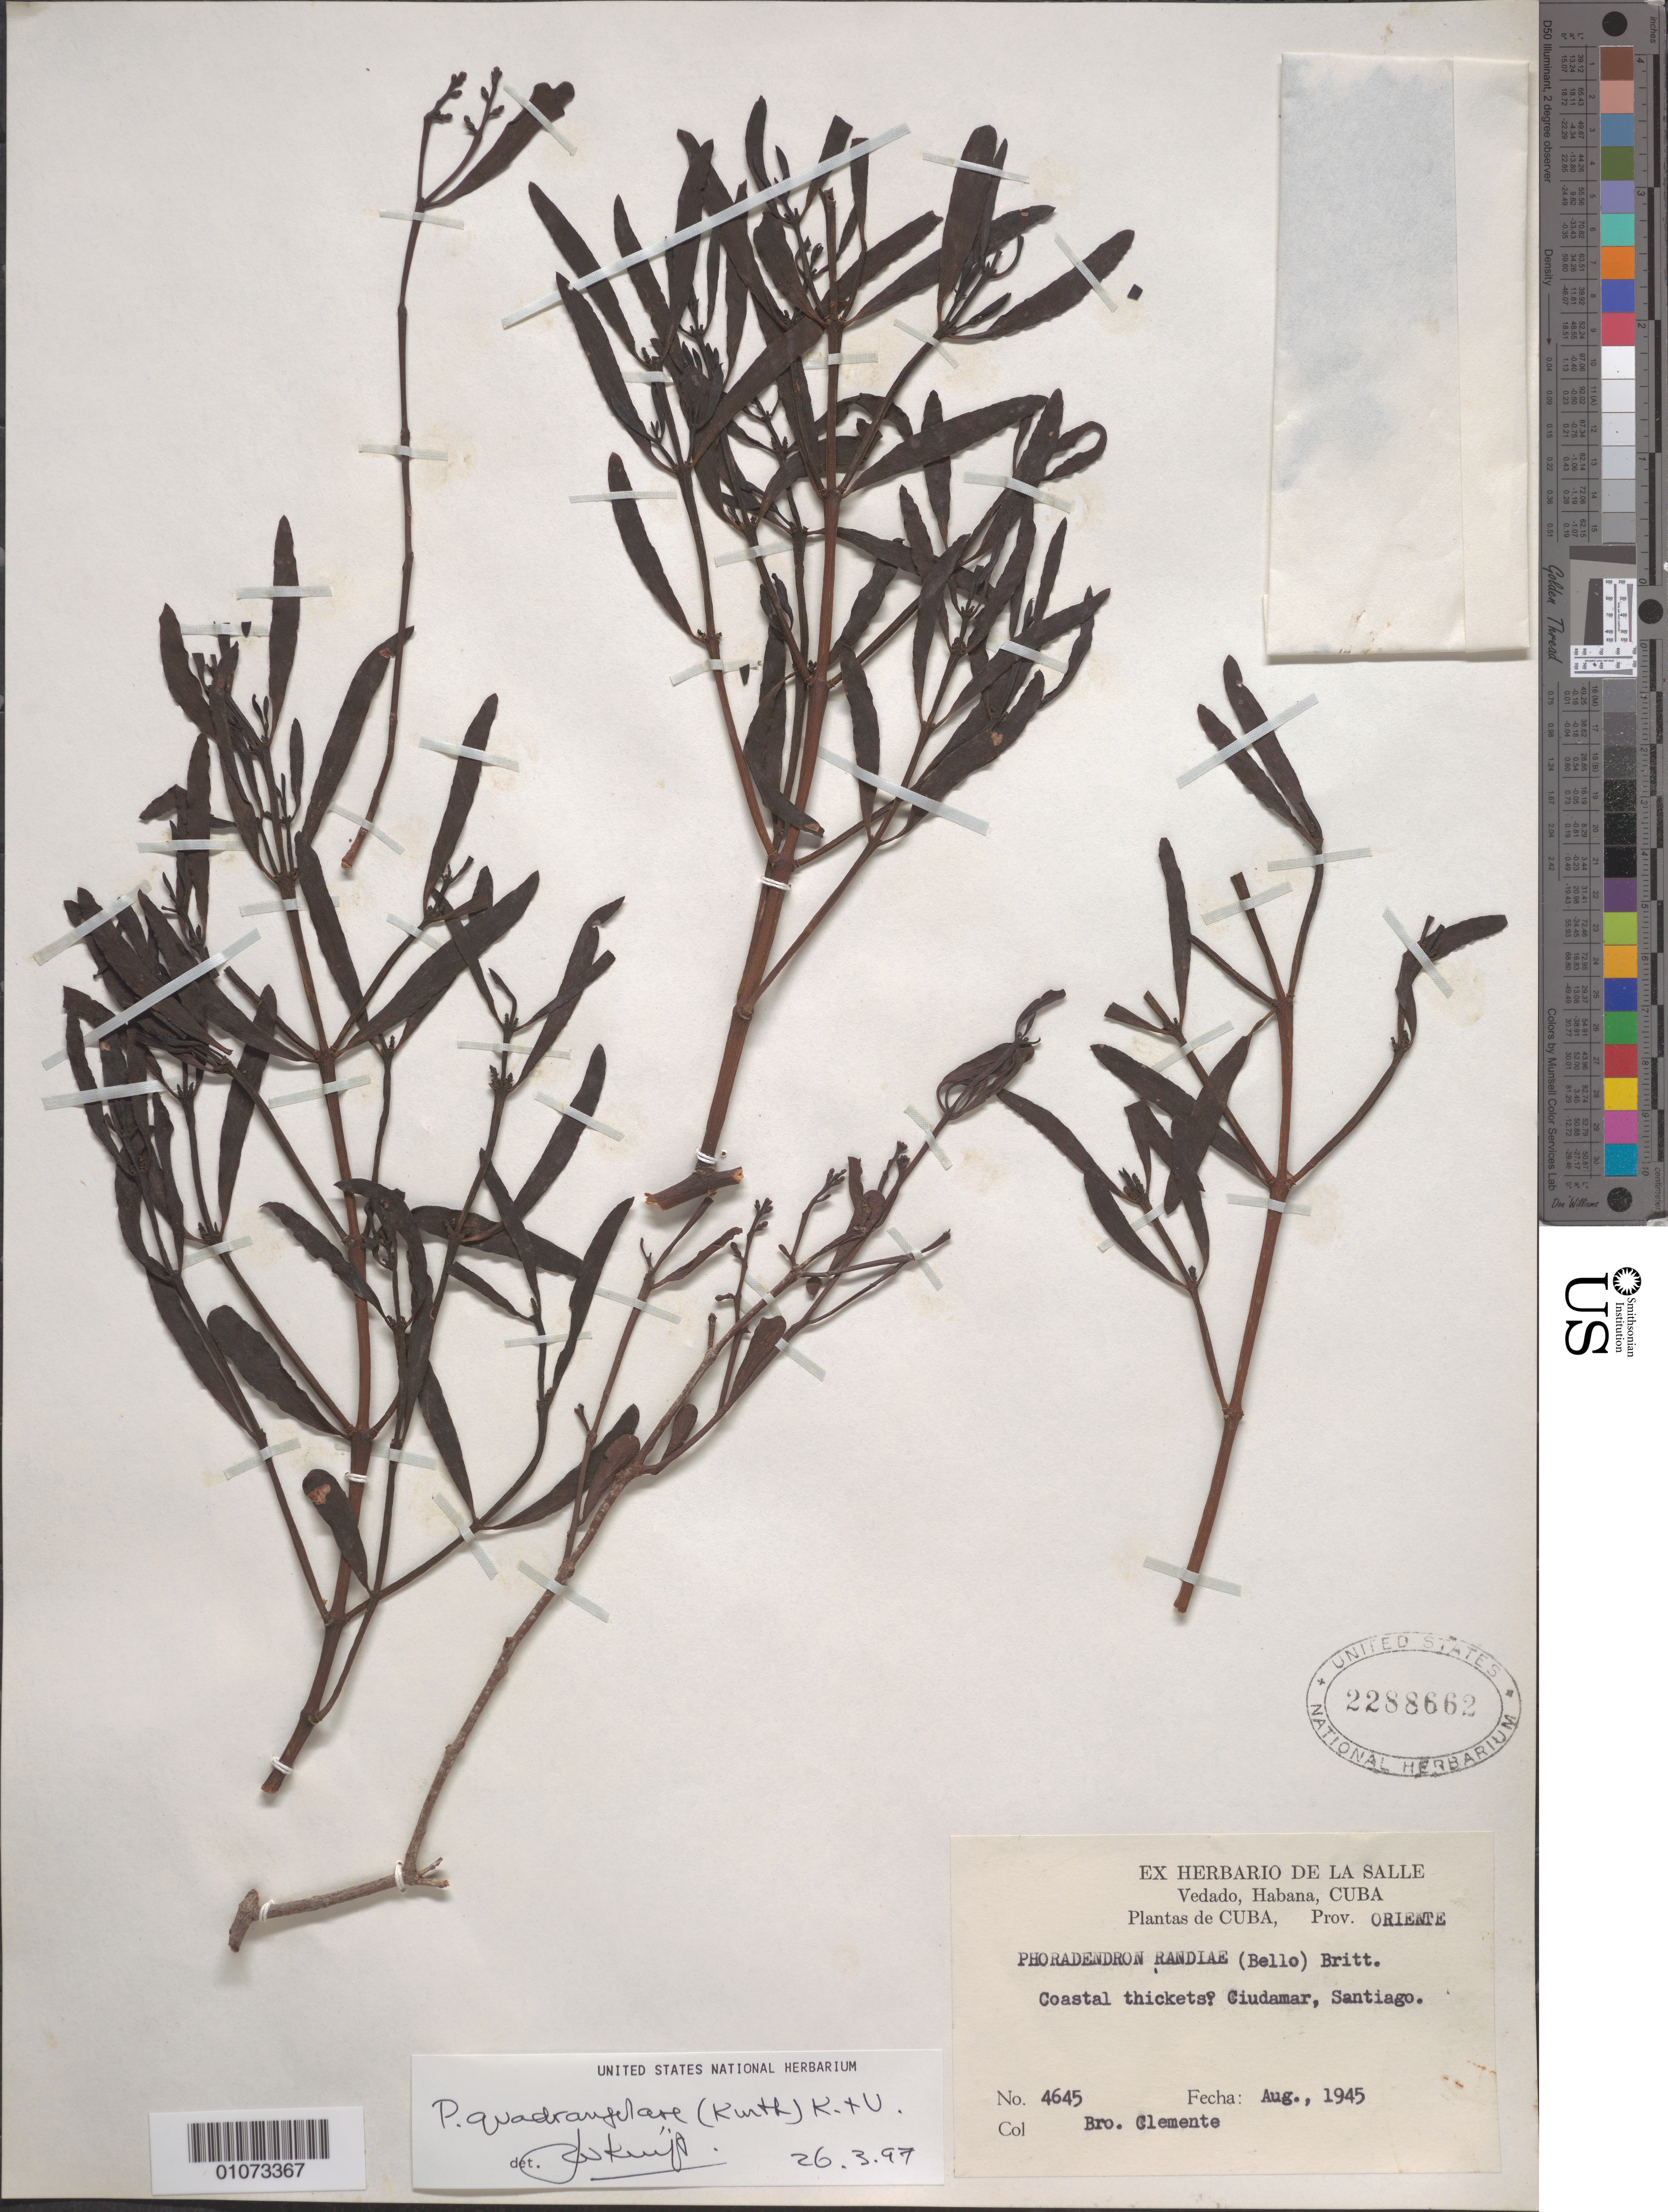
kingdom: Plantae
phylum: Tracheophyta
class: Magnoliopsida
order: Santalales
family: Viscaceae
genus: Phoradendron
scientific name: Phoradendron quadrangulare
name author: (Kunth) Griseb.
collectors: Bro. Clemente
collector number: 4645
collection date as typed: Aug 1945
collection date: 1945-08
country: Cuba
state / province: Santiago de Cuba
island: Cuba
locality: Guidamar, Santiago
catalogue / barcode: US 2288662